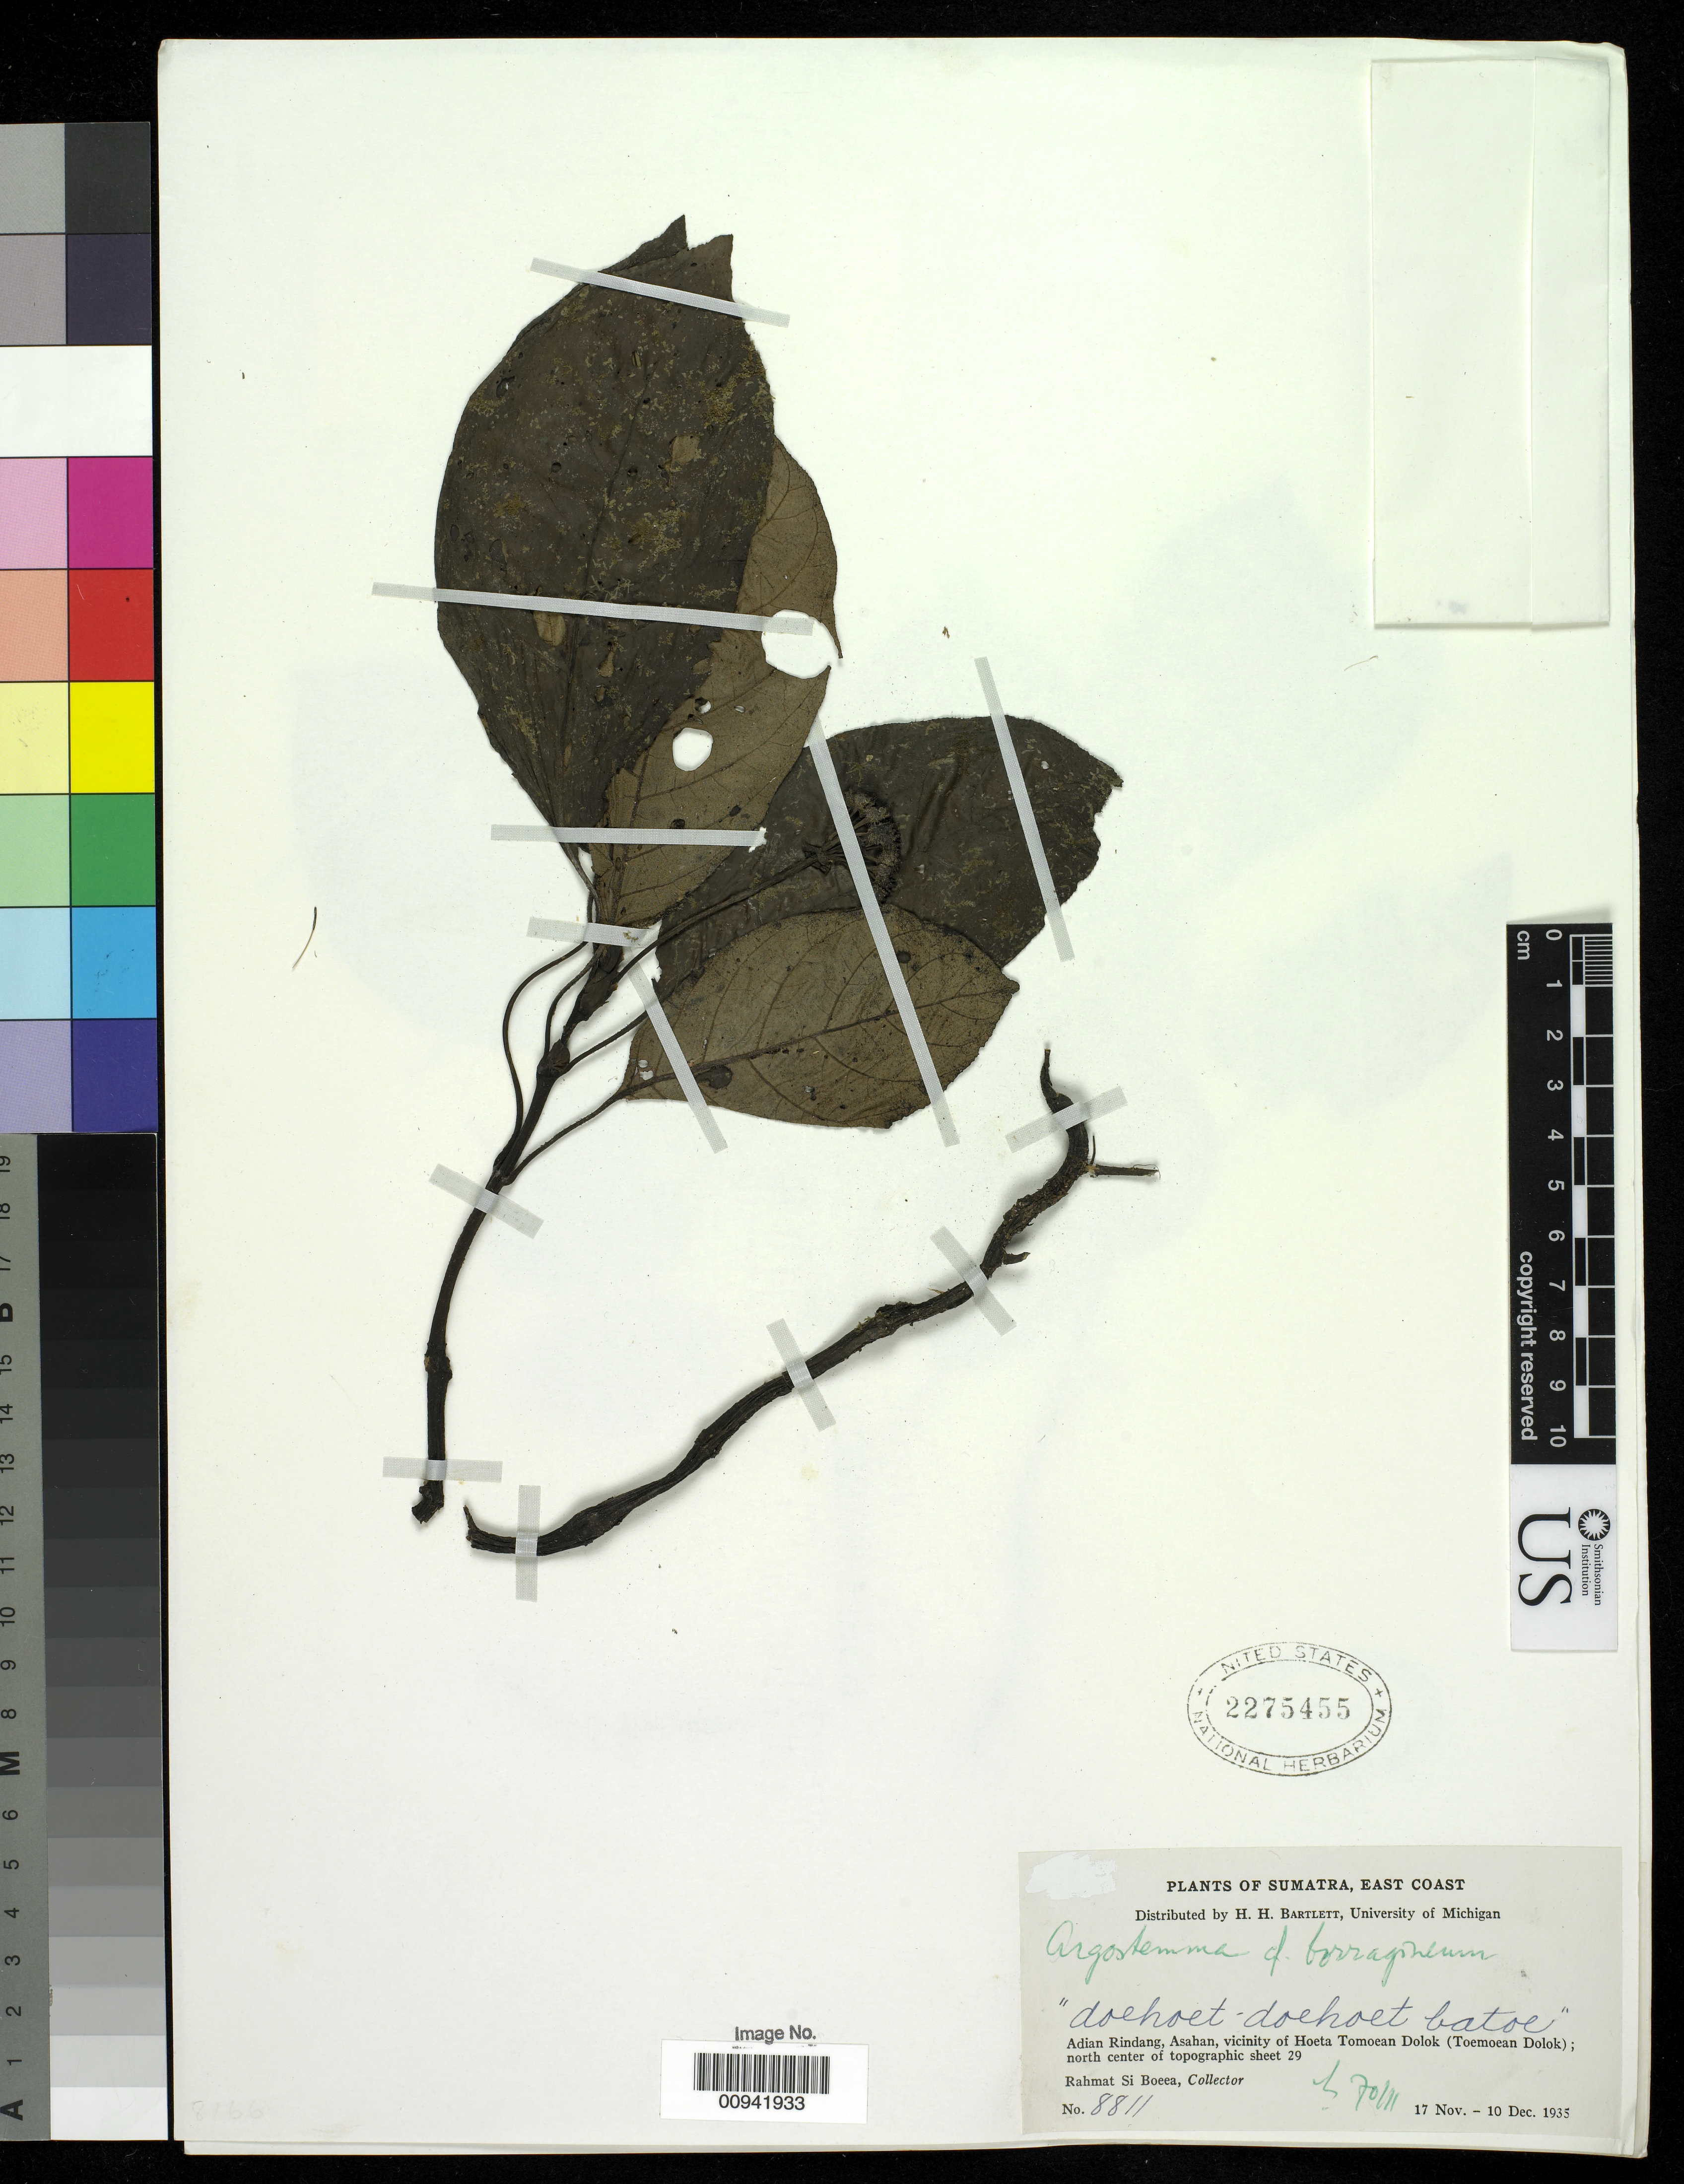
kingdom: Plantae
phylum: Tracheophyta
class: Magnoliopsida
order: Gentianales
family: Rubiaceae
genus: Argostemma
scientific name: Argostemma borragineum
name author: Blume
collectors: Rahmat Si Boeea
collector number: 8811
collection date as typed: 17 Nov 1935 to 10 Dec 1935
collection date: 1935-11-17/1935-12-10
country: Indonesia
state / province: Sumatra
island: Sumatra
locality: East Coast, Adian Rindang, vicinity of Hoeta Tomoean Dolok [Toemoean Dolok]; N center of topographhic sheet 29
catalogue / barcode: US 2275455